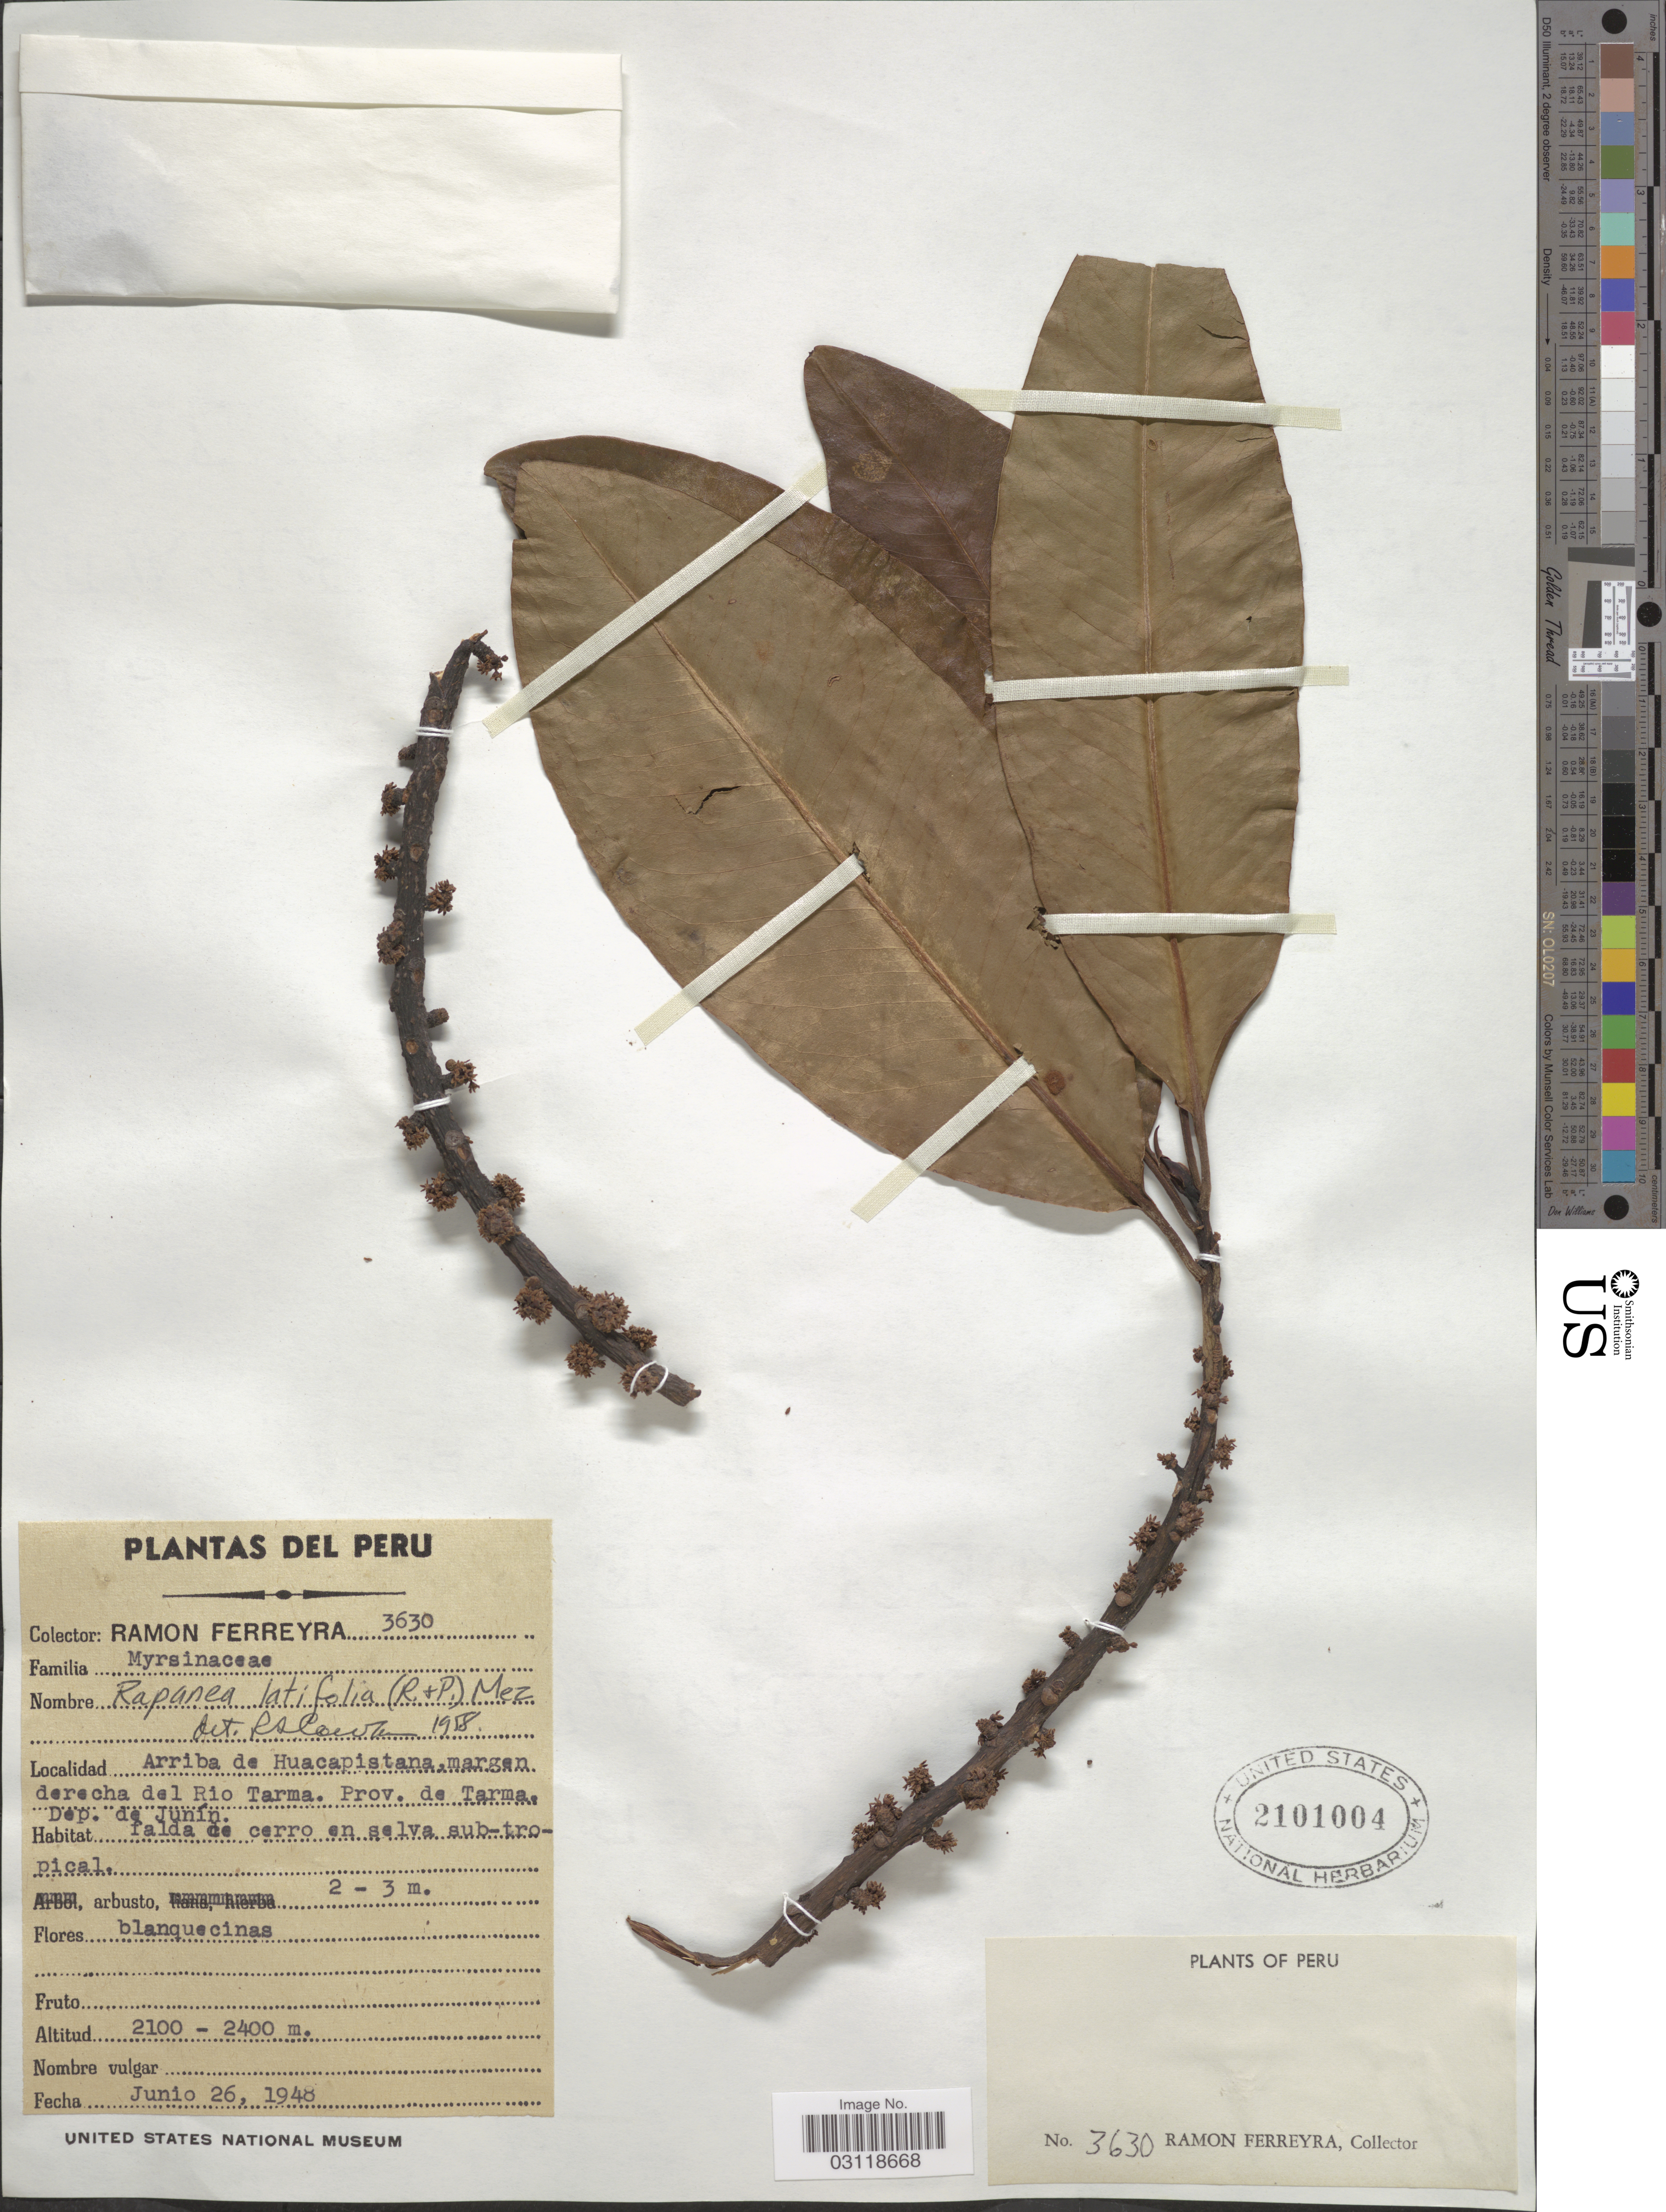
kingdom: Plantae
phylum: Tracheophyta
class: Magnoliopsida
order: Ericales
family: Primulaceae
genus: Rapanea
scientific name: Rapanea latifolia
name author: (Ruiz & Pav.) Mez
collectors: R. A. Ferreyra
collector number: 3630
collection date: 1948-06-26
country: Peru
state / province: Junín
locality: Arriba de Huacapistana, margen derecha del Rio Tarma. Prov. de Tarma. Dep. de Junín.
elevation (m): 2100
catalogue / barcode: US 2101004